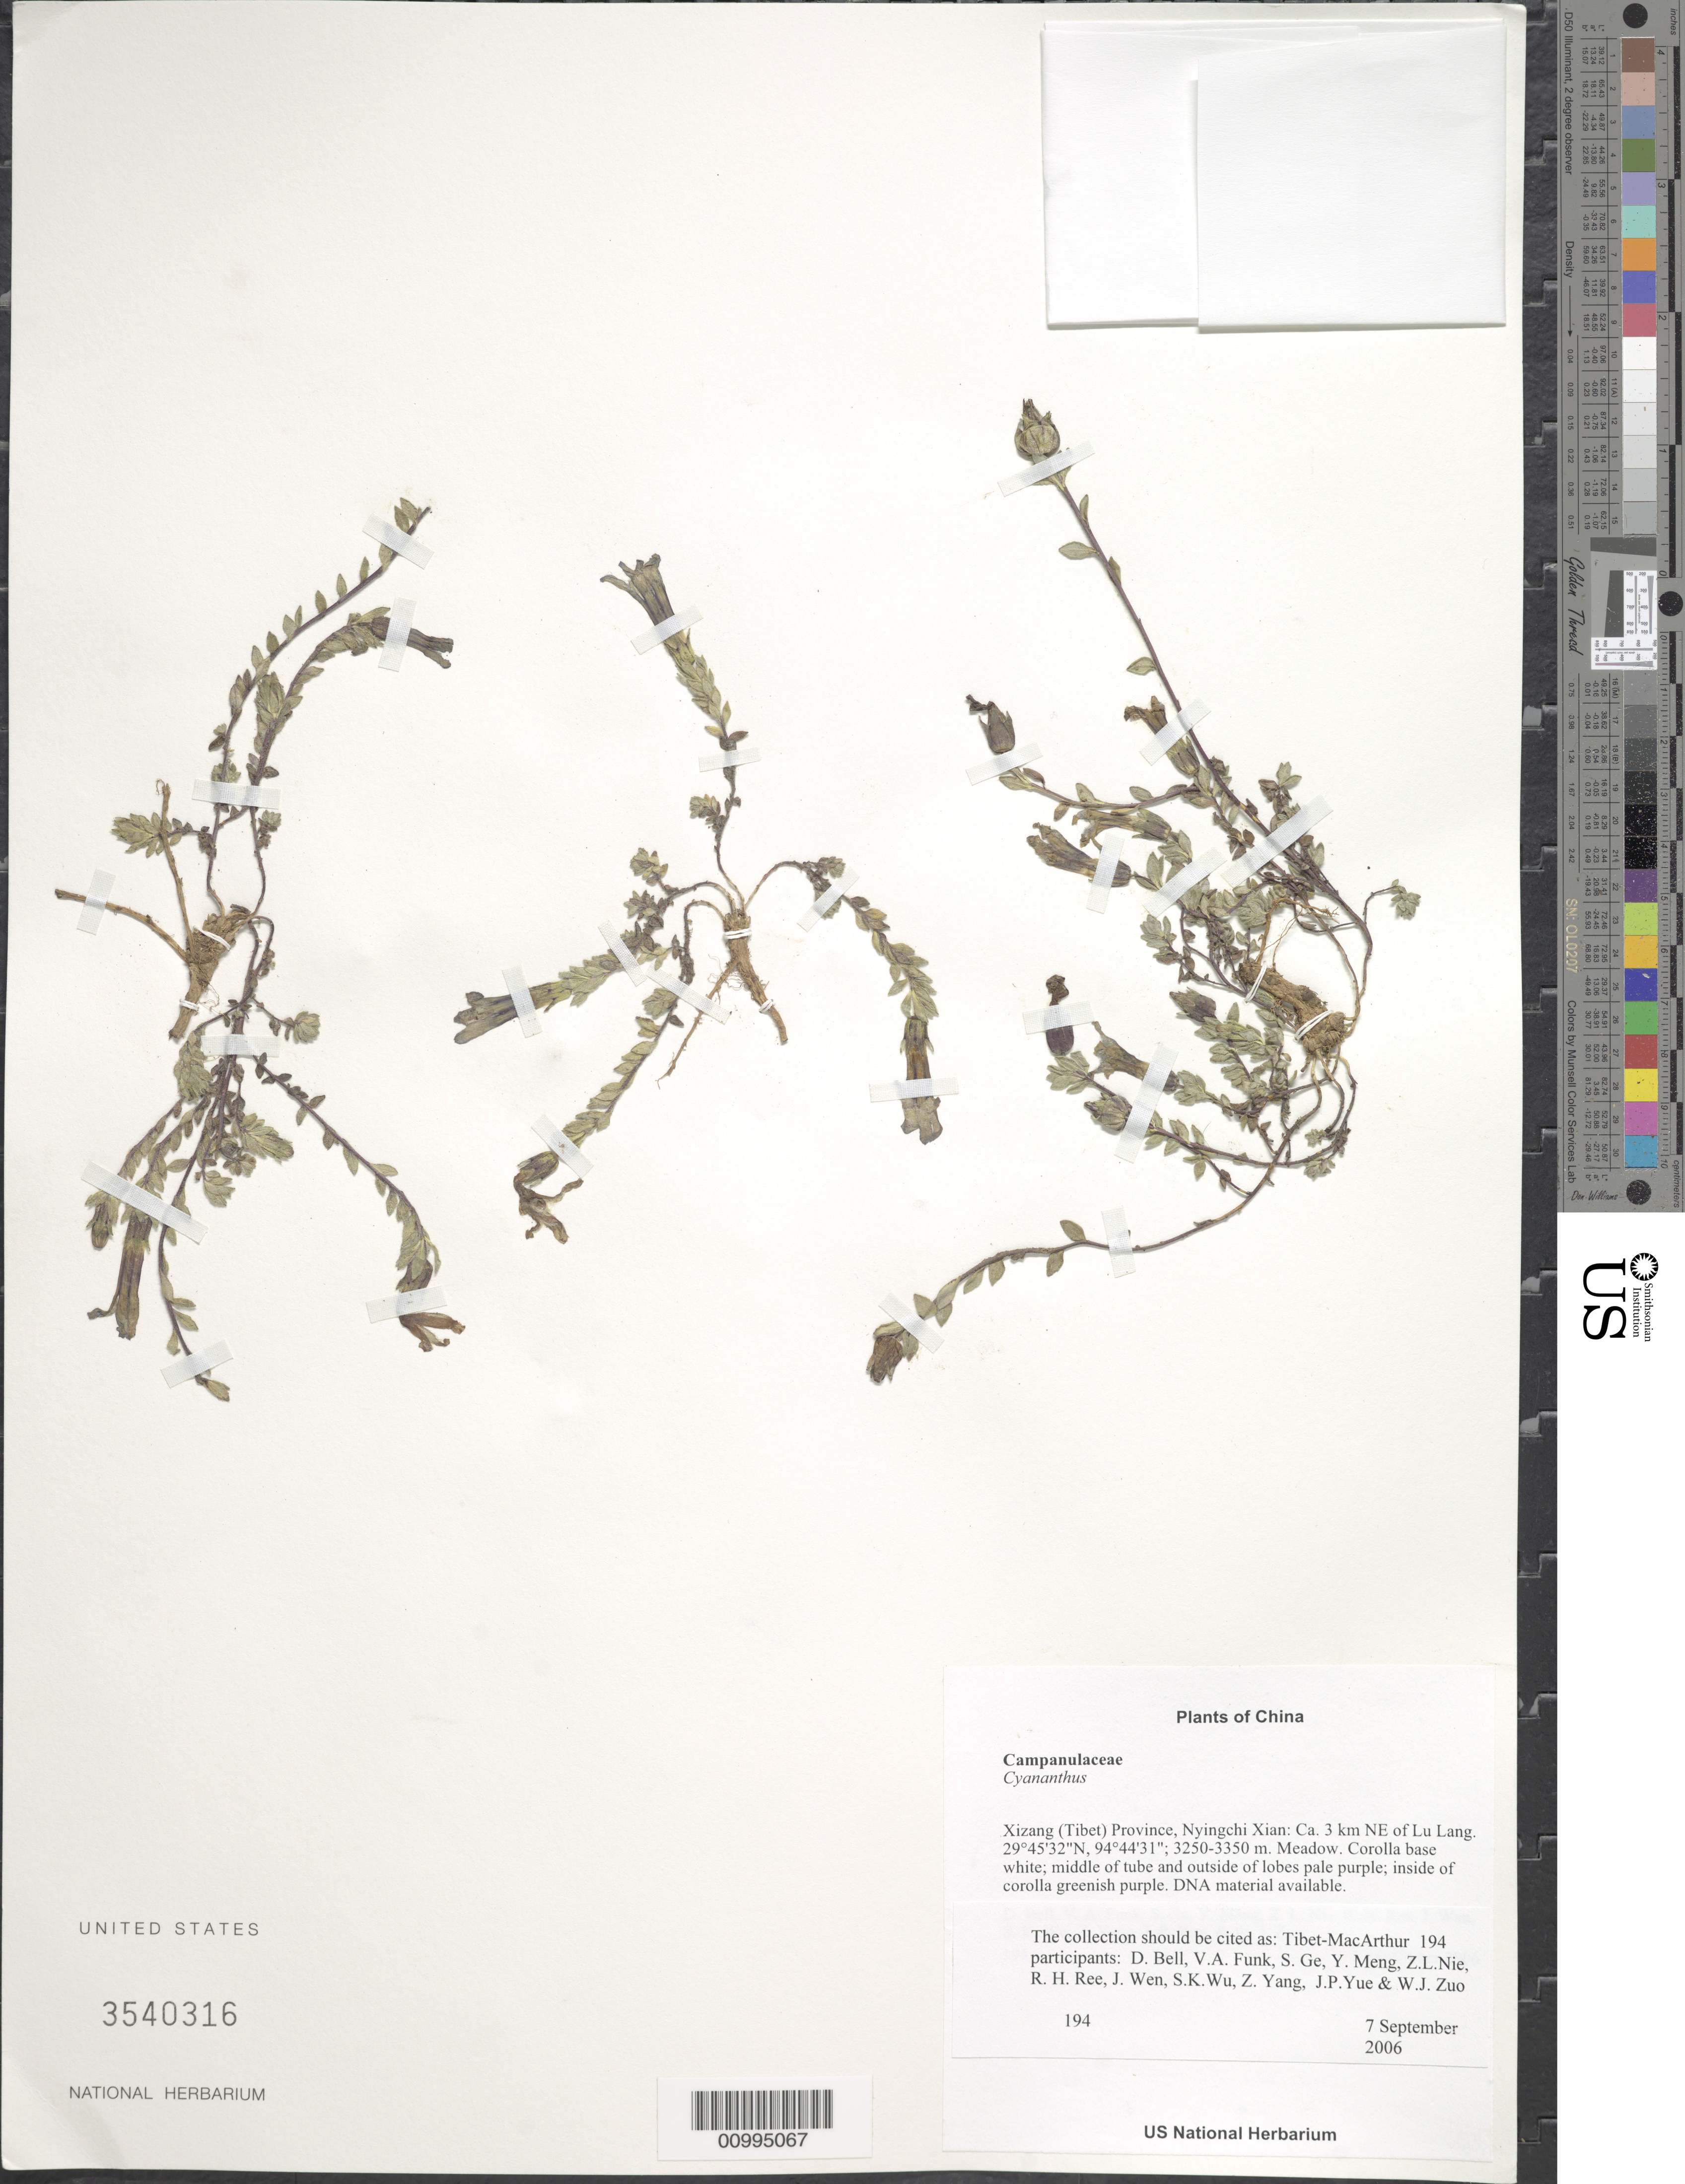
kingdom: Plantae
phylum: Tracheophyta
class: Magnoliopsida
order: Asterales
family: Campanulaceae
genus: Cyananthus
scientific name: Cyananthus sp.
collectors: Tibet-MacArthur, D. A. Bell, V. Funk, S. Ge, Y. Meng, Z. Nie, R. Ree, J. Wen, S. K. Wu, Z. Yang, J. Yue & W. Zuo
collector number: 194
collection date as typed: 07 Sep 2006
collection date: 2006-09-07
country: China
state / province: Xizang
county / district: Nyingchi Xian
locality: Ca. 3 km NE of Lu Lang.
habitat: Mixed broadleaved (Quercus, Betula) and coniferous (Picea) forest and adjacent wet meadows. Meadow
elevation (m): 3250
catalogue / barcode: US 3540316